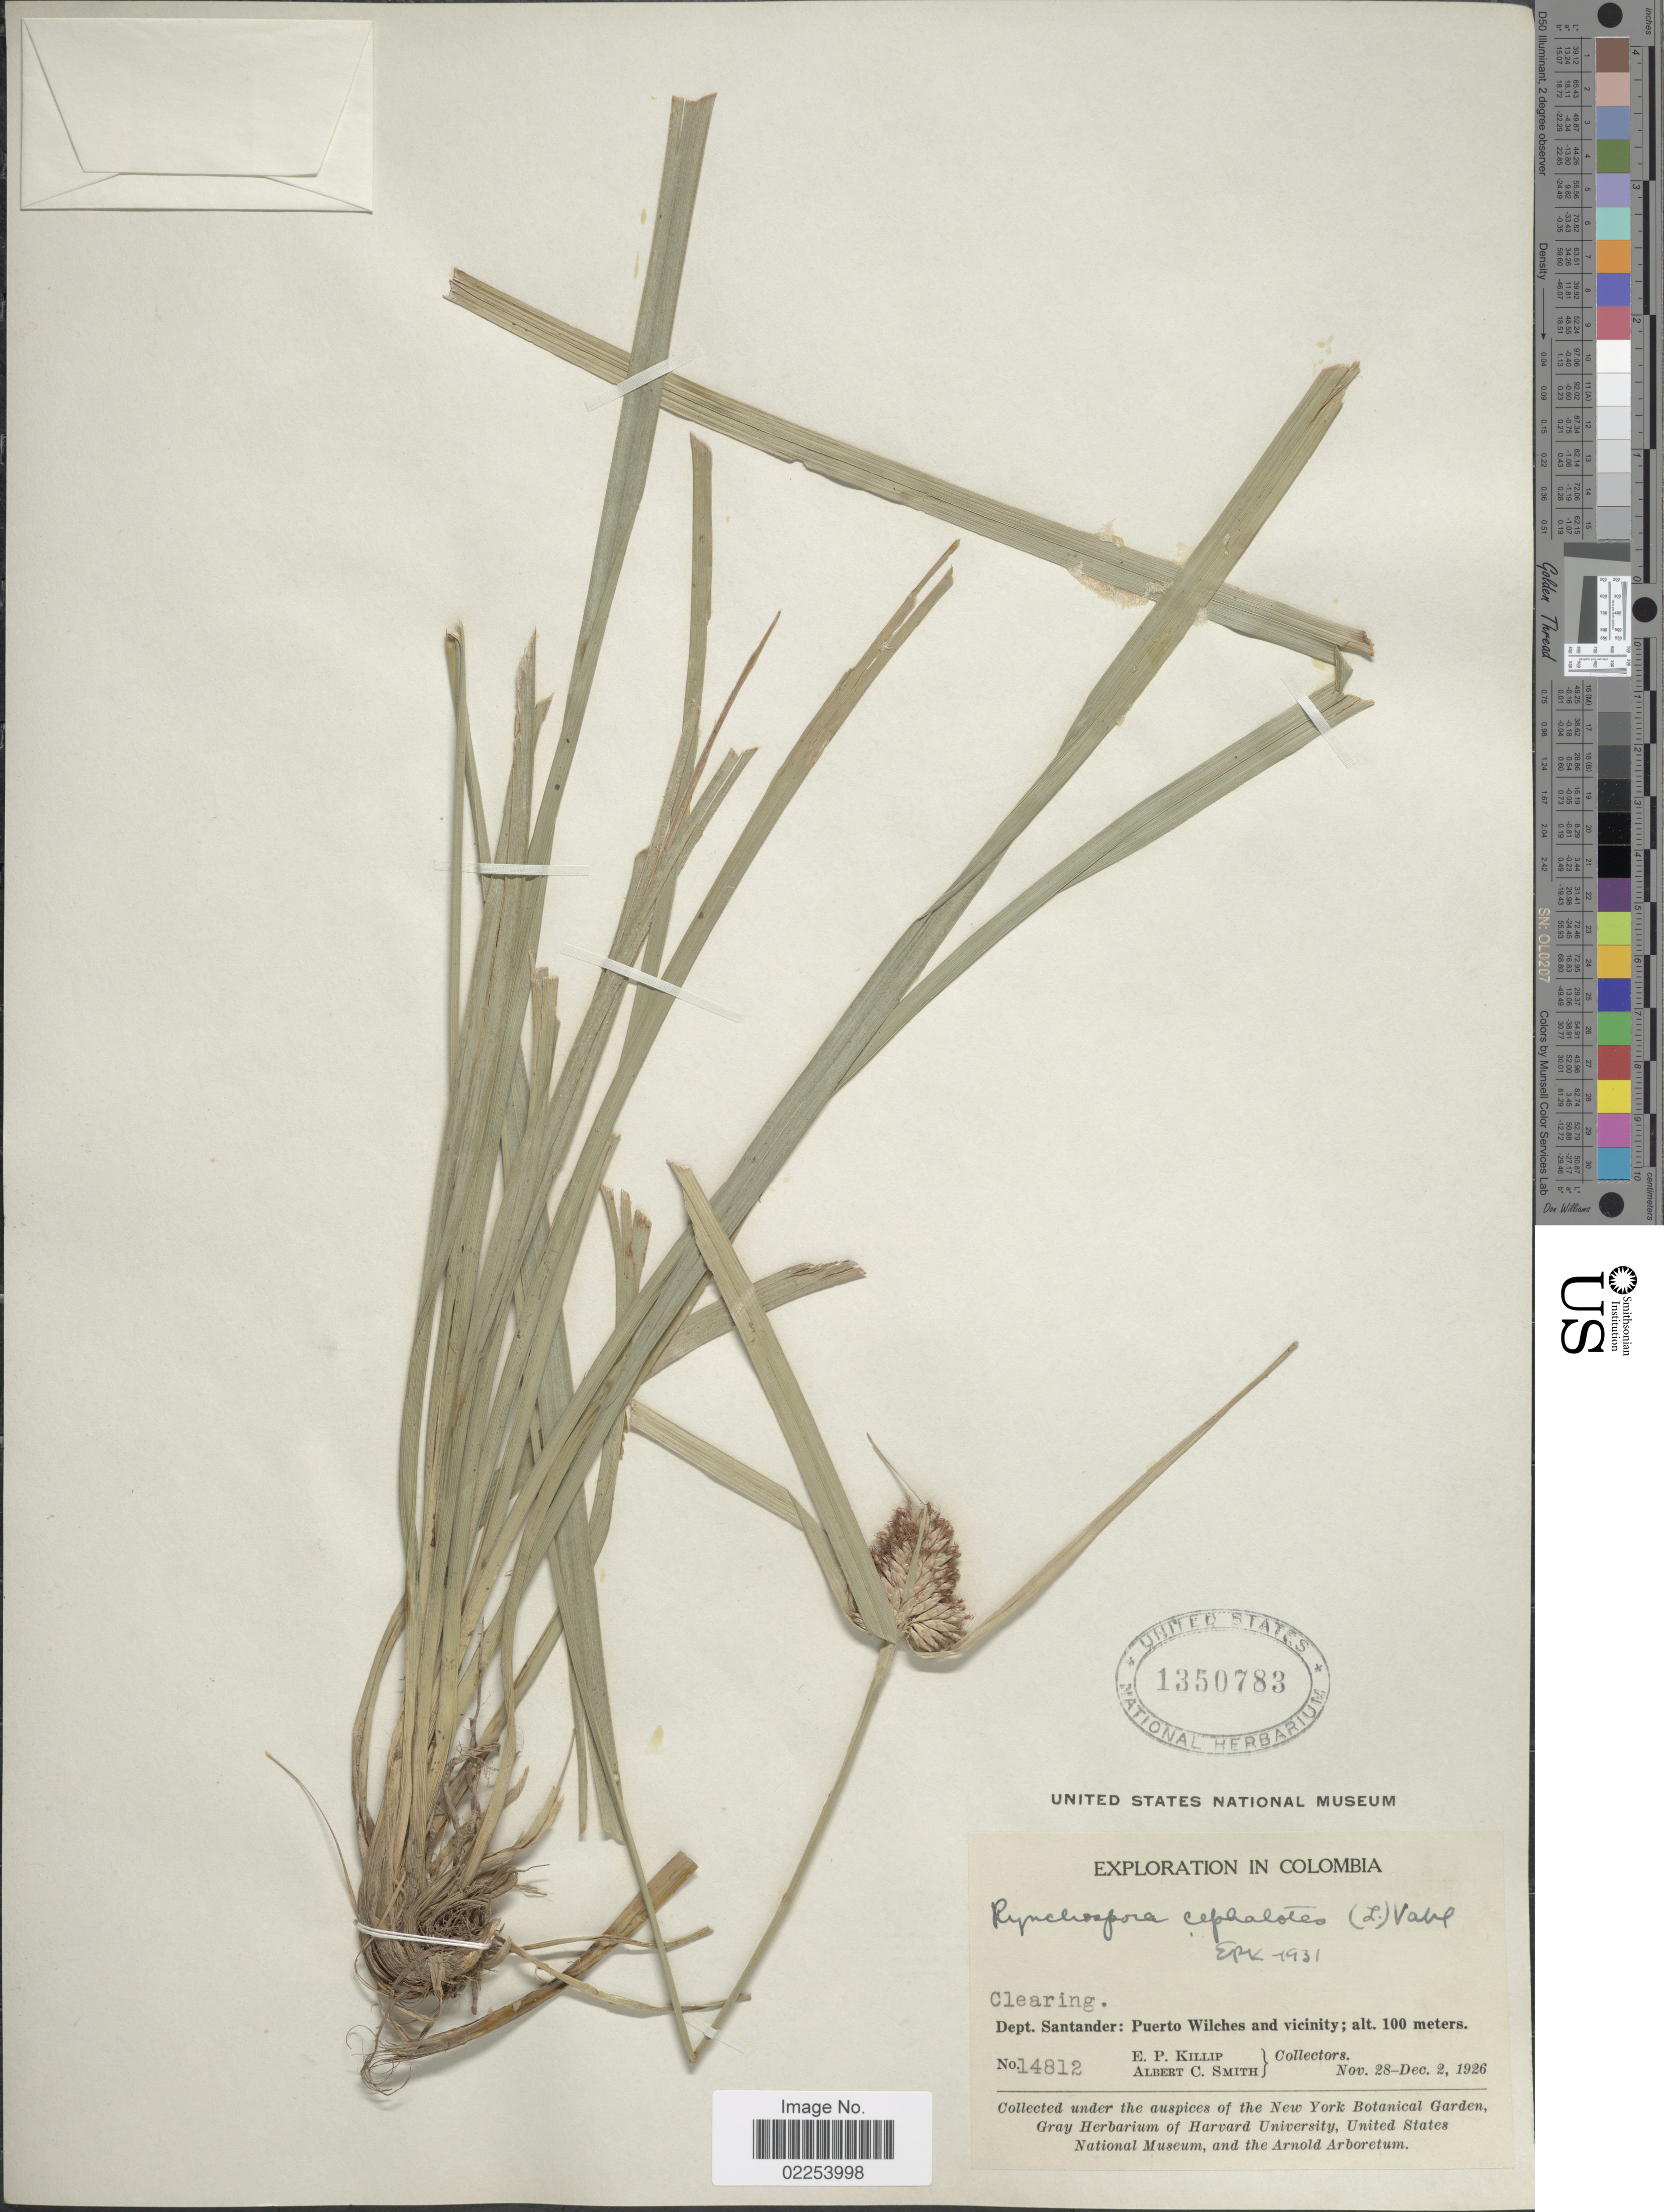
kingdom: Plantae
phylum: Tracheophyta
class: Liliopsida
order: Poales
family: Cyperaceae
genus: Rhynchospora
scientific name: Rhynchospora cephalotes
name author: (L.) Vahl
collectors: E. P. Killip & A. C. Smith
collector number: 14812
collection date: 1926-11-28/1926-12-02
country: Colombia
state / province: Santander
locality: Puerto Wilches and vicinity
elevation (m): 100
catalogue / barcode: US 1350783